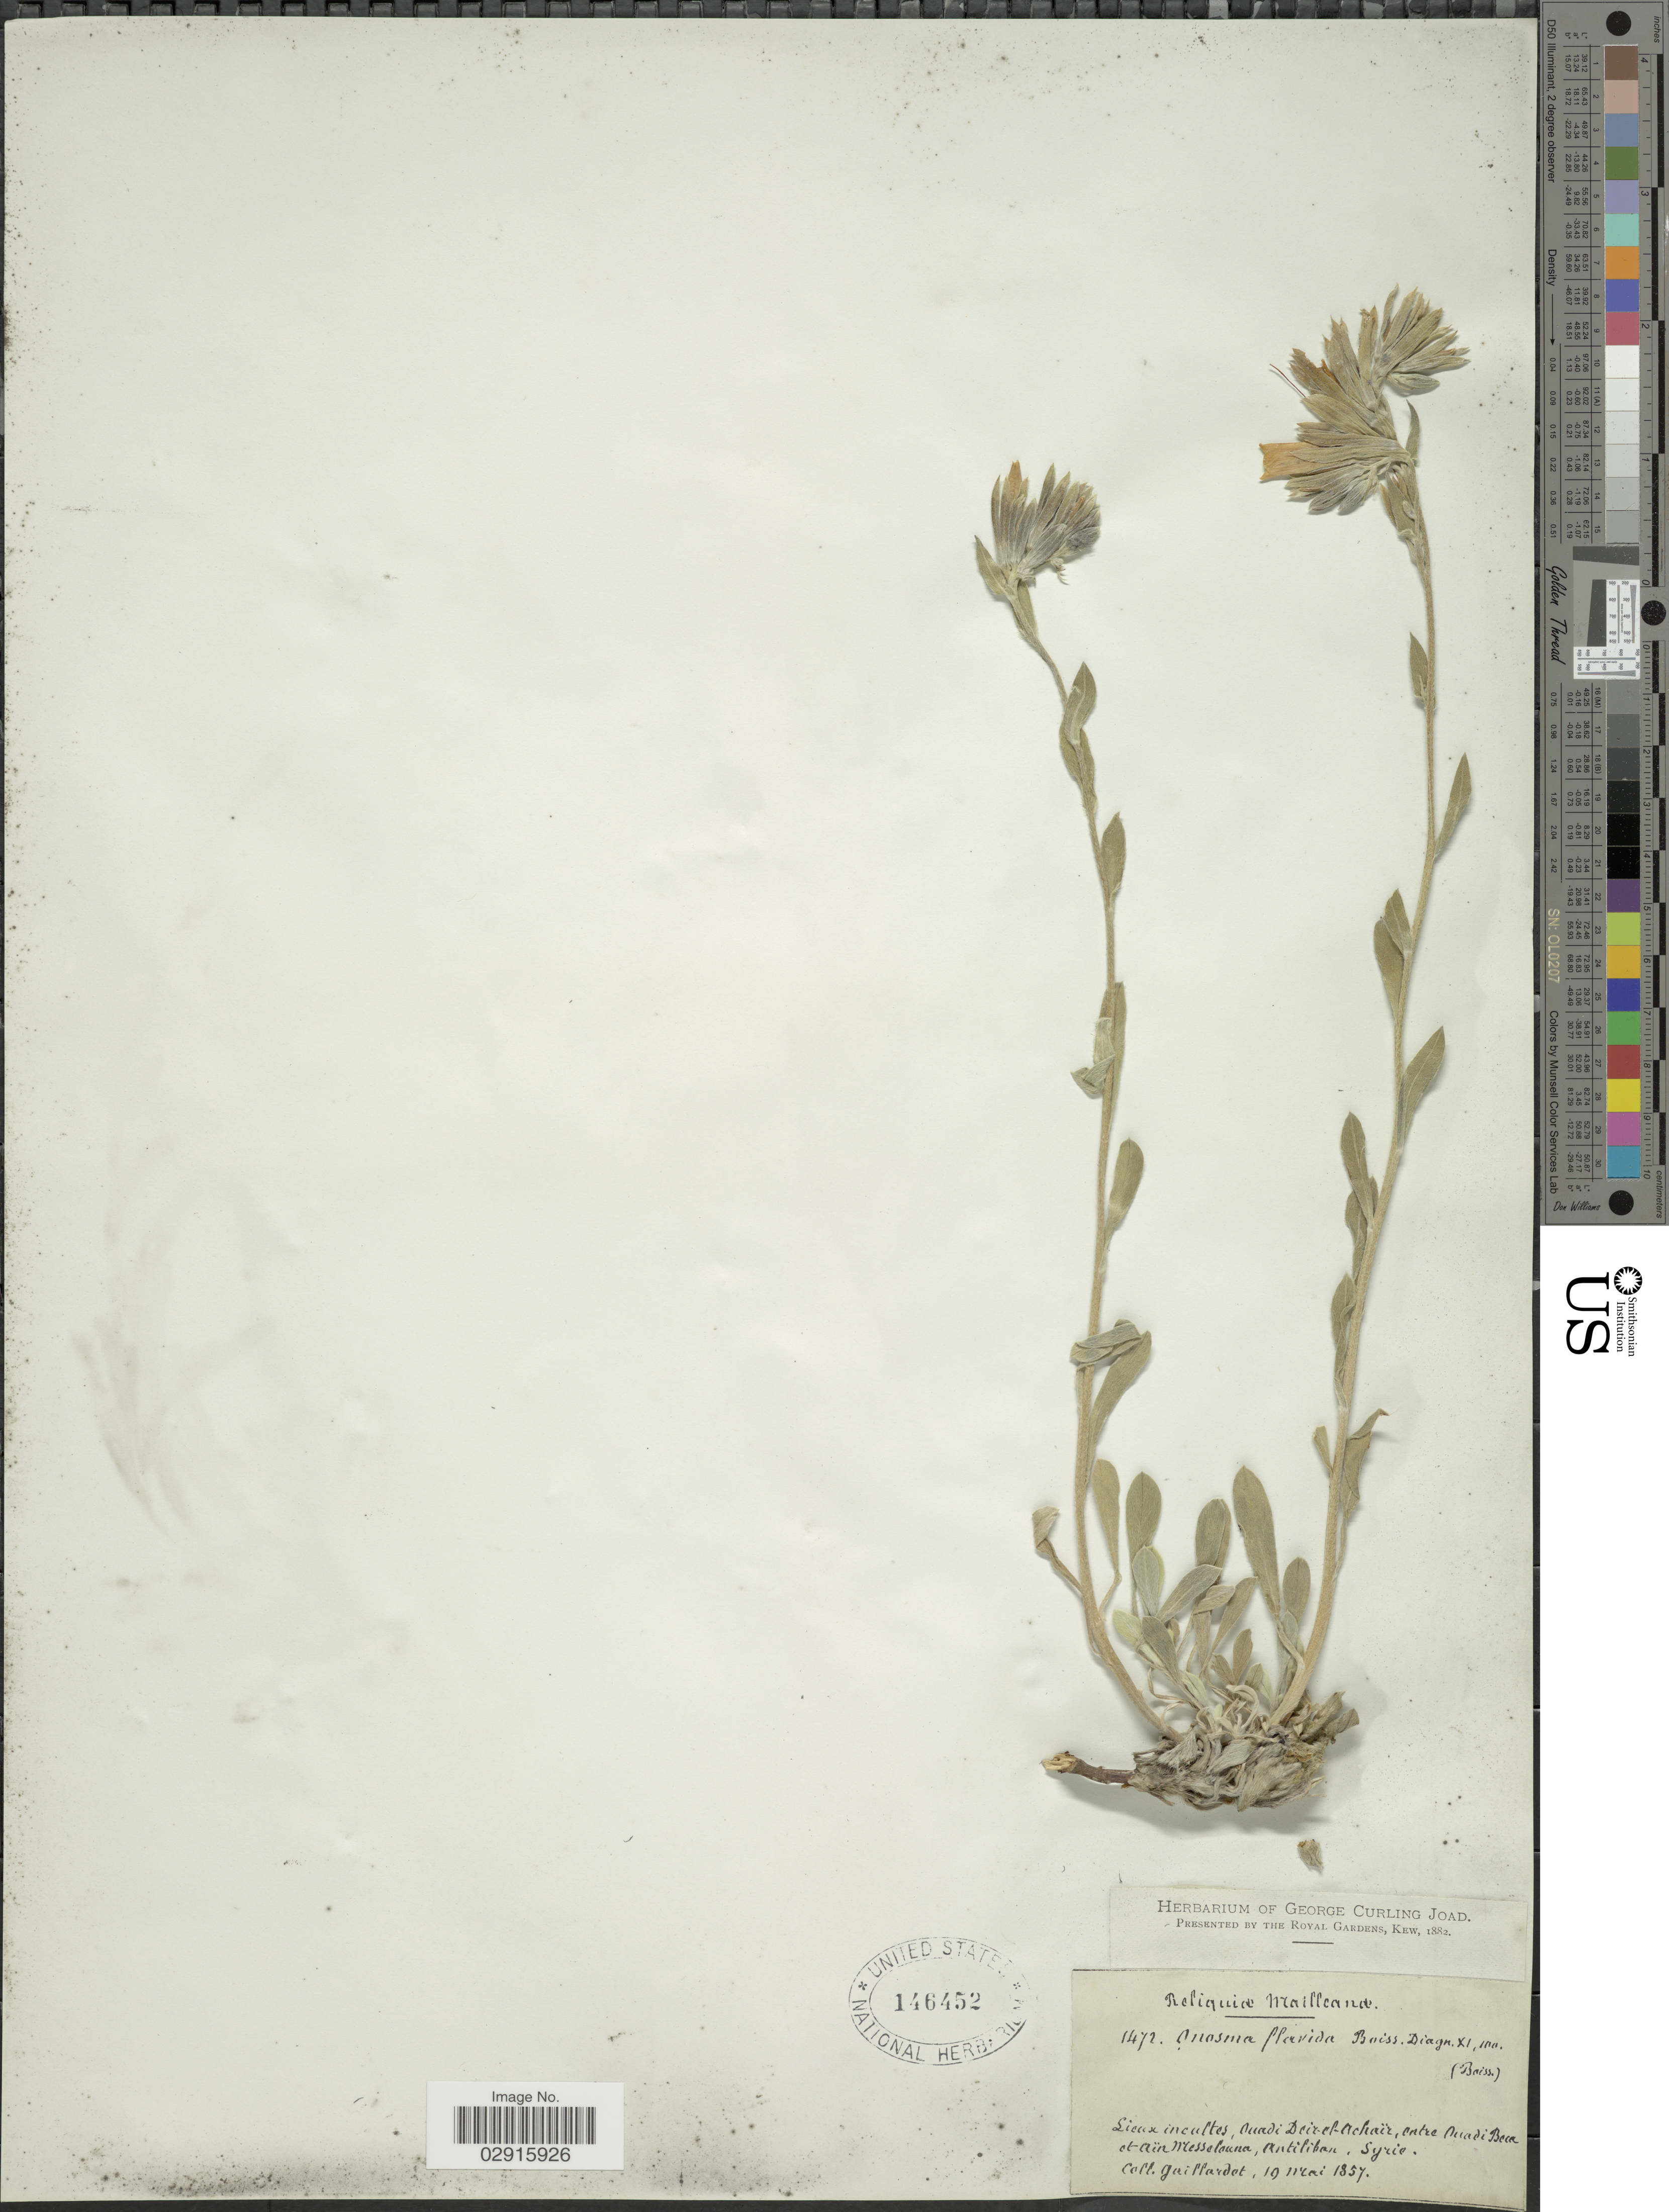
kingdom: Plantae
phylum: Tracheophyta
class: Magnoliopsida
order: Boraginales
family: Boraginaceae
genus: Onosma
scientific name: Onosma flavida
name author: Boiss.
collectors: Guillardot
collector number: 1472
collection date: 1857-05-19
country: Syria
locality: Lieux incultes, Quadi Deir-el-Achaïr, entre Quadi Beca et Aïn Messelanna [interpreted], Antiliban.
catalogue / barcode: US 146452